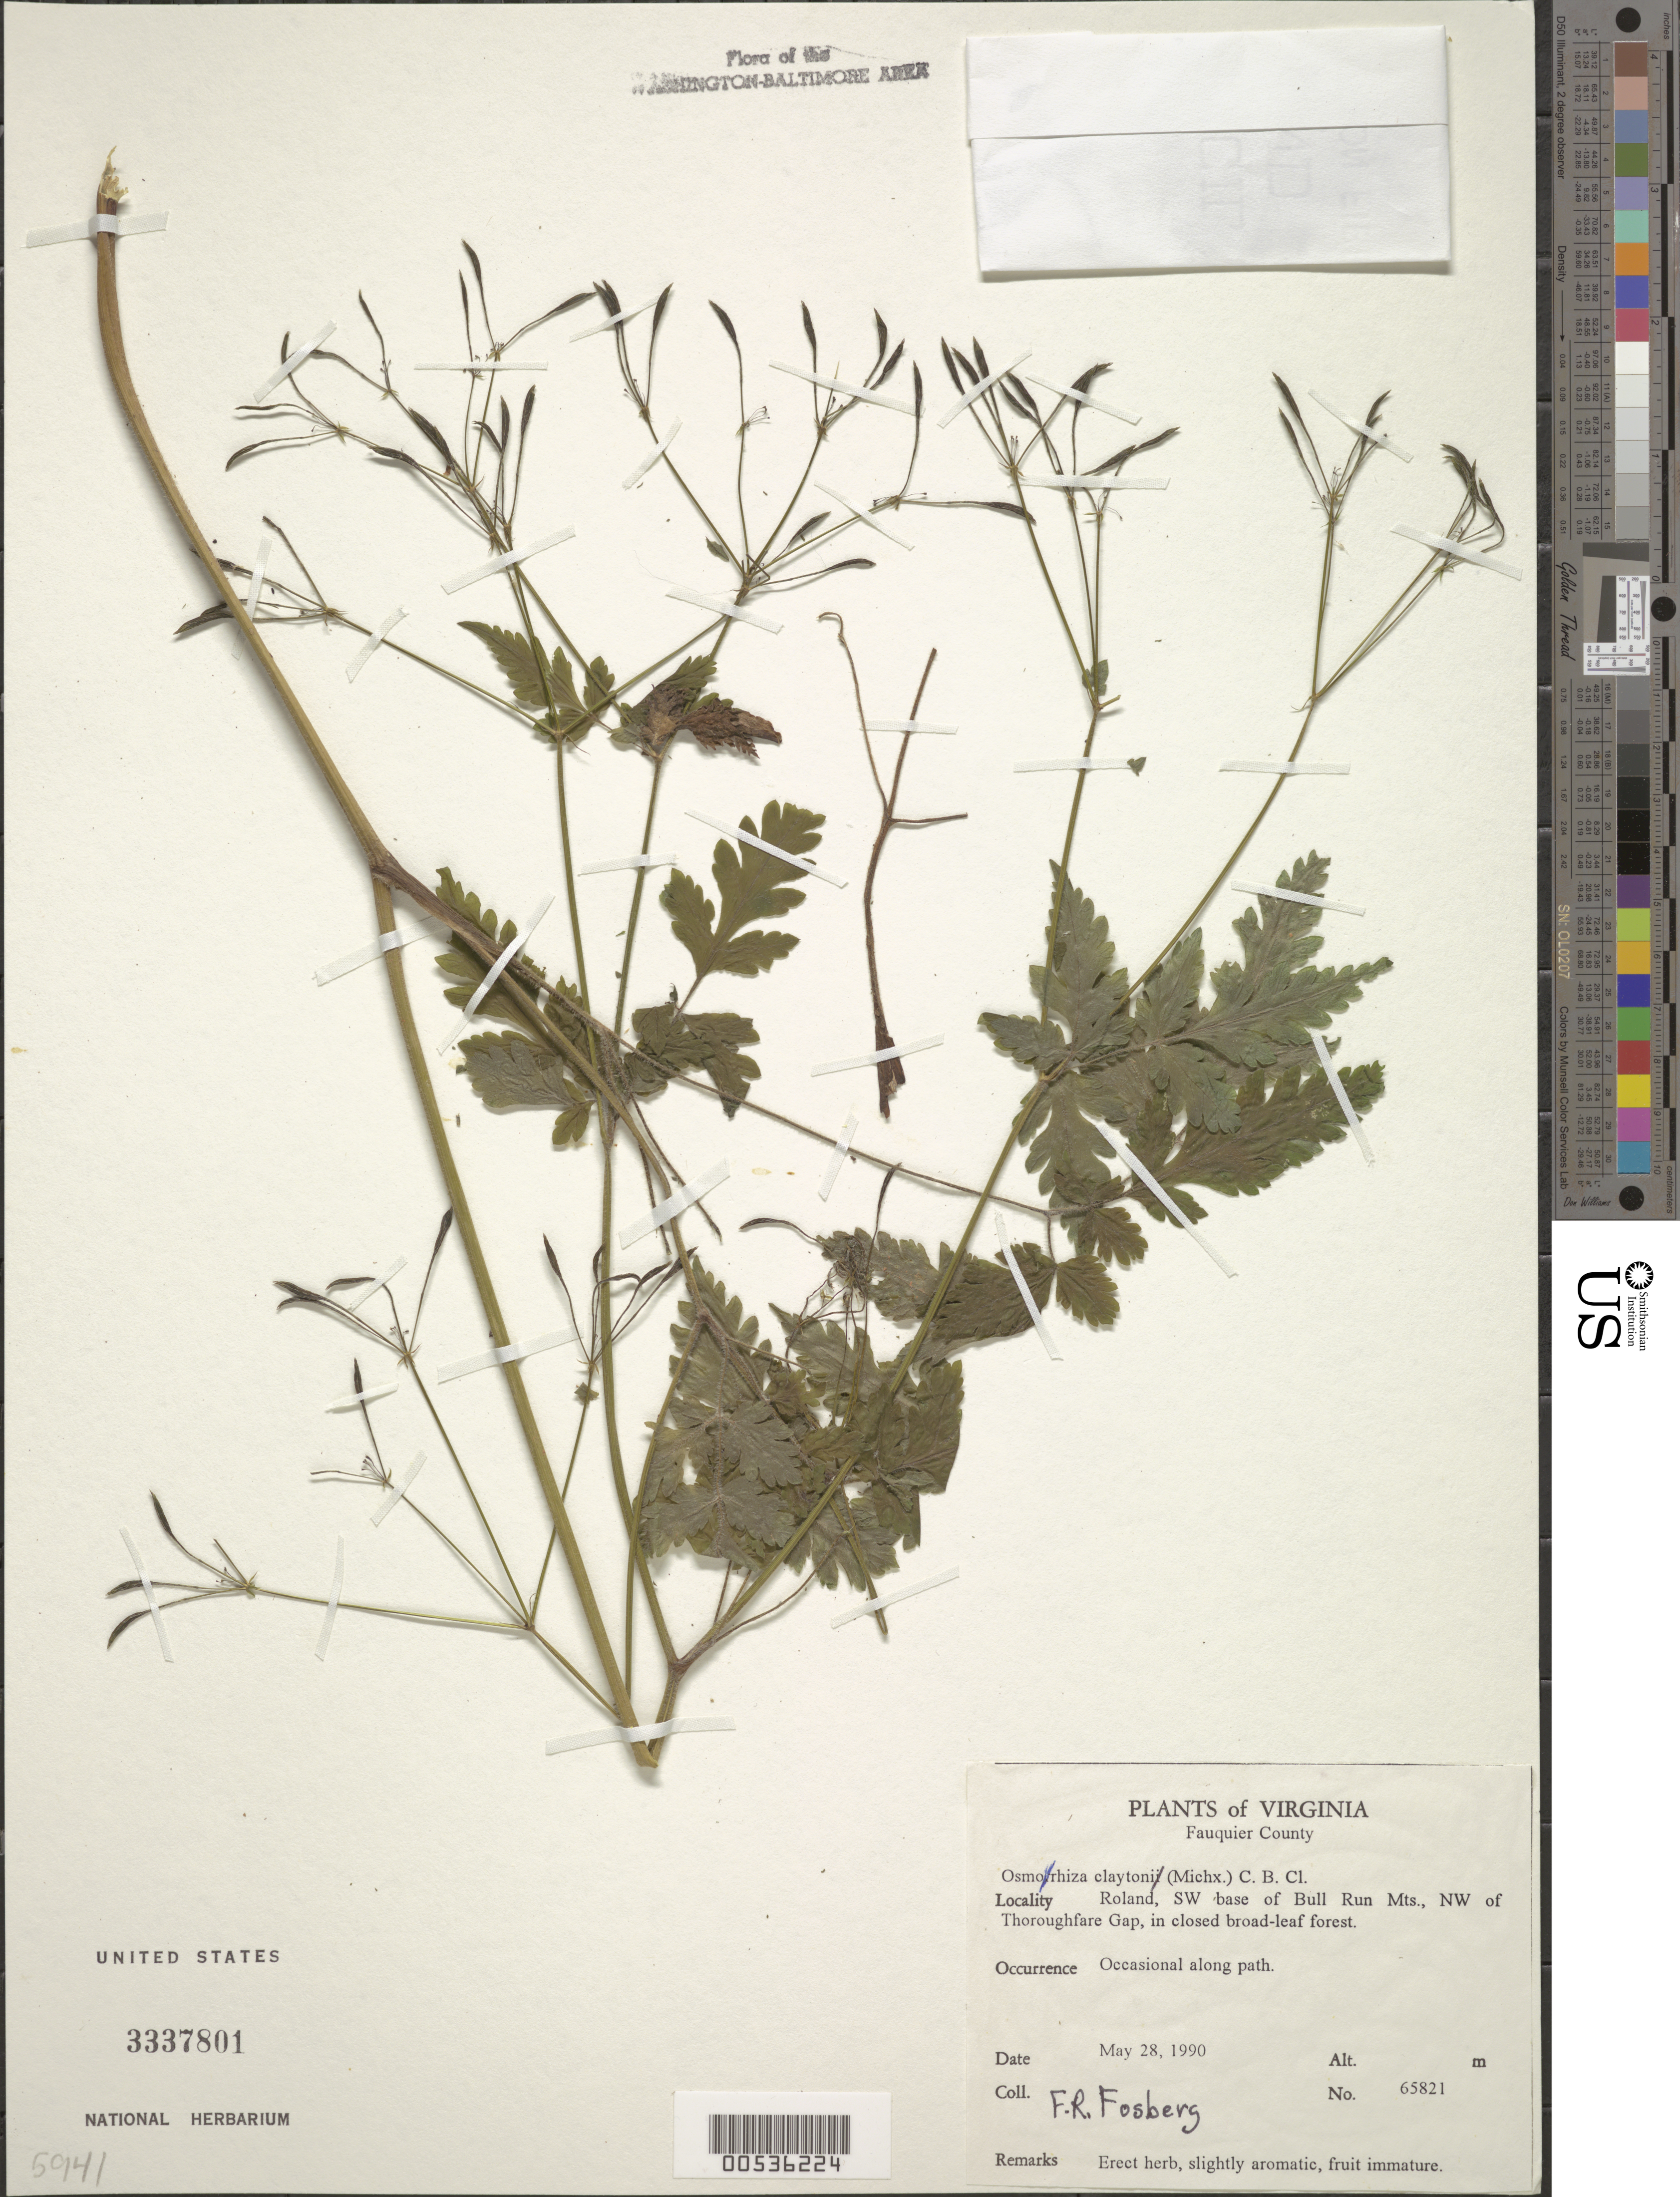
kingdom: Plantae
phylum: Tracheophyta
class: Magnoliopsida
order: Apiales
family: Apiaceae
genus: Osmorhiza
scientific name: Osmorhiza claytonii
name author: (Michx.) C.B. Clarke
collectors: F. R. Fosberg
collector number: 65821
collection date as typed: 28 May 1990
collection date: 1990-05-28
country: United States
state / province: Virginia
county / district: Fauquier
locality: Roland, SW base of Bull Run Mts., NW of Thorofare Gap Bull Run Mts.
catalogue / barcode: US 3337801